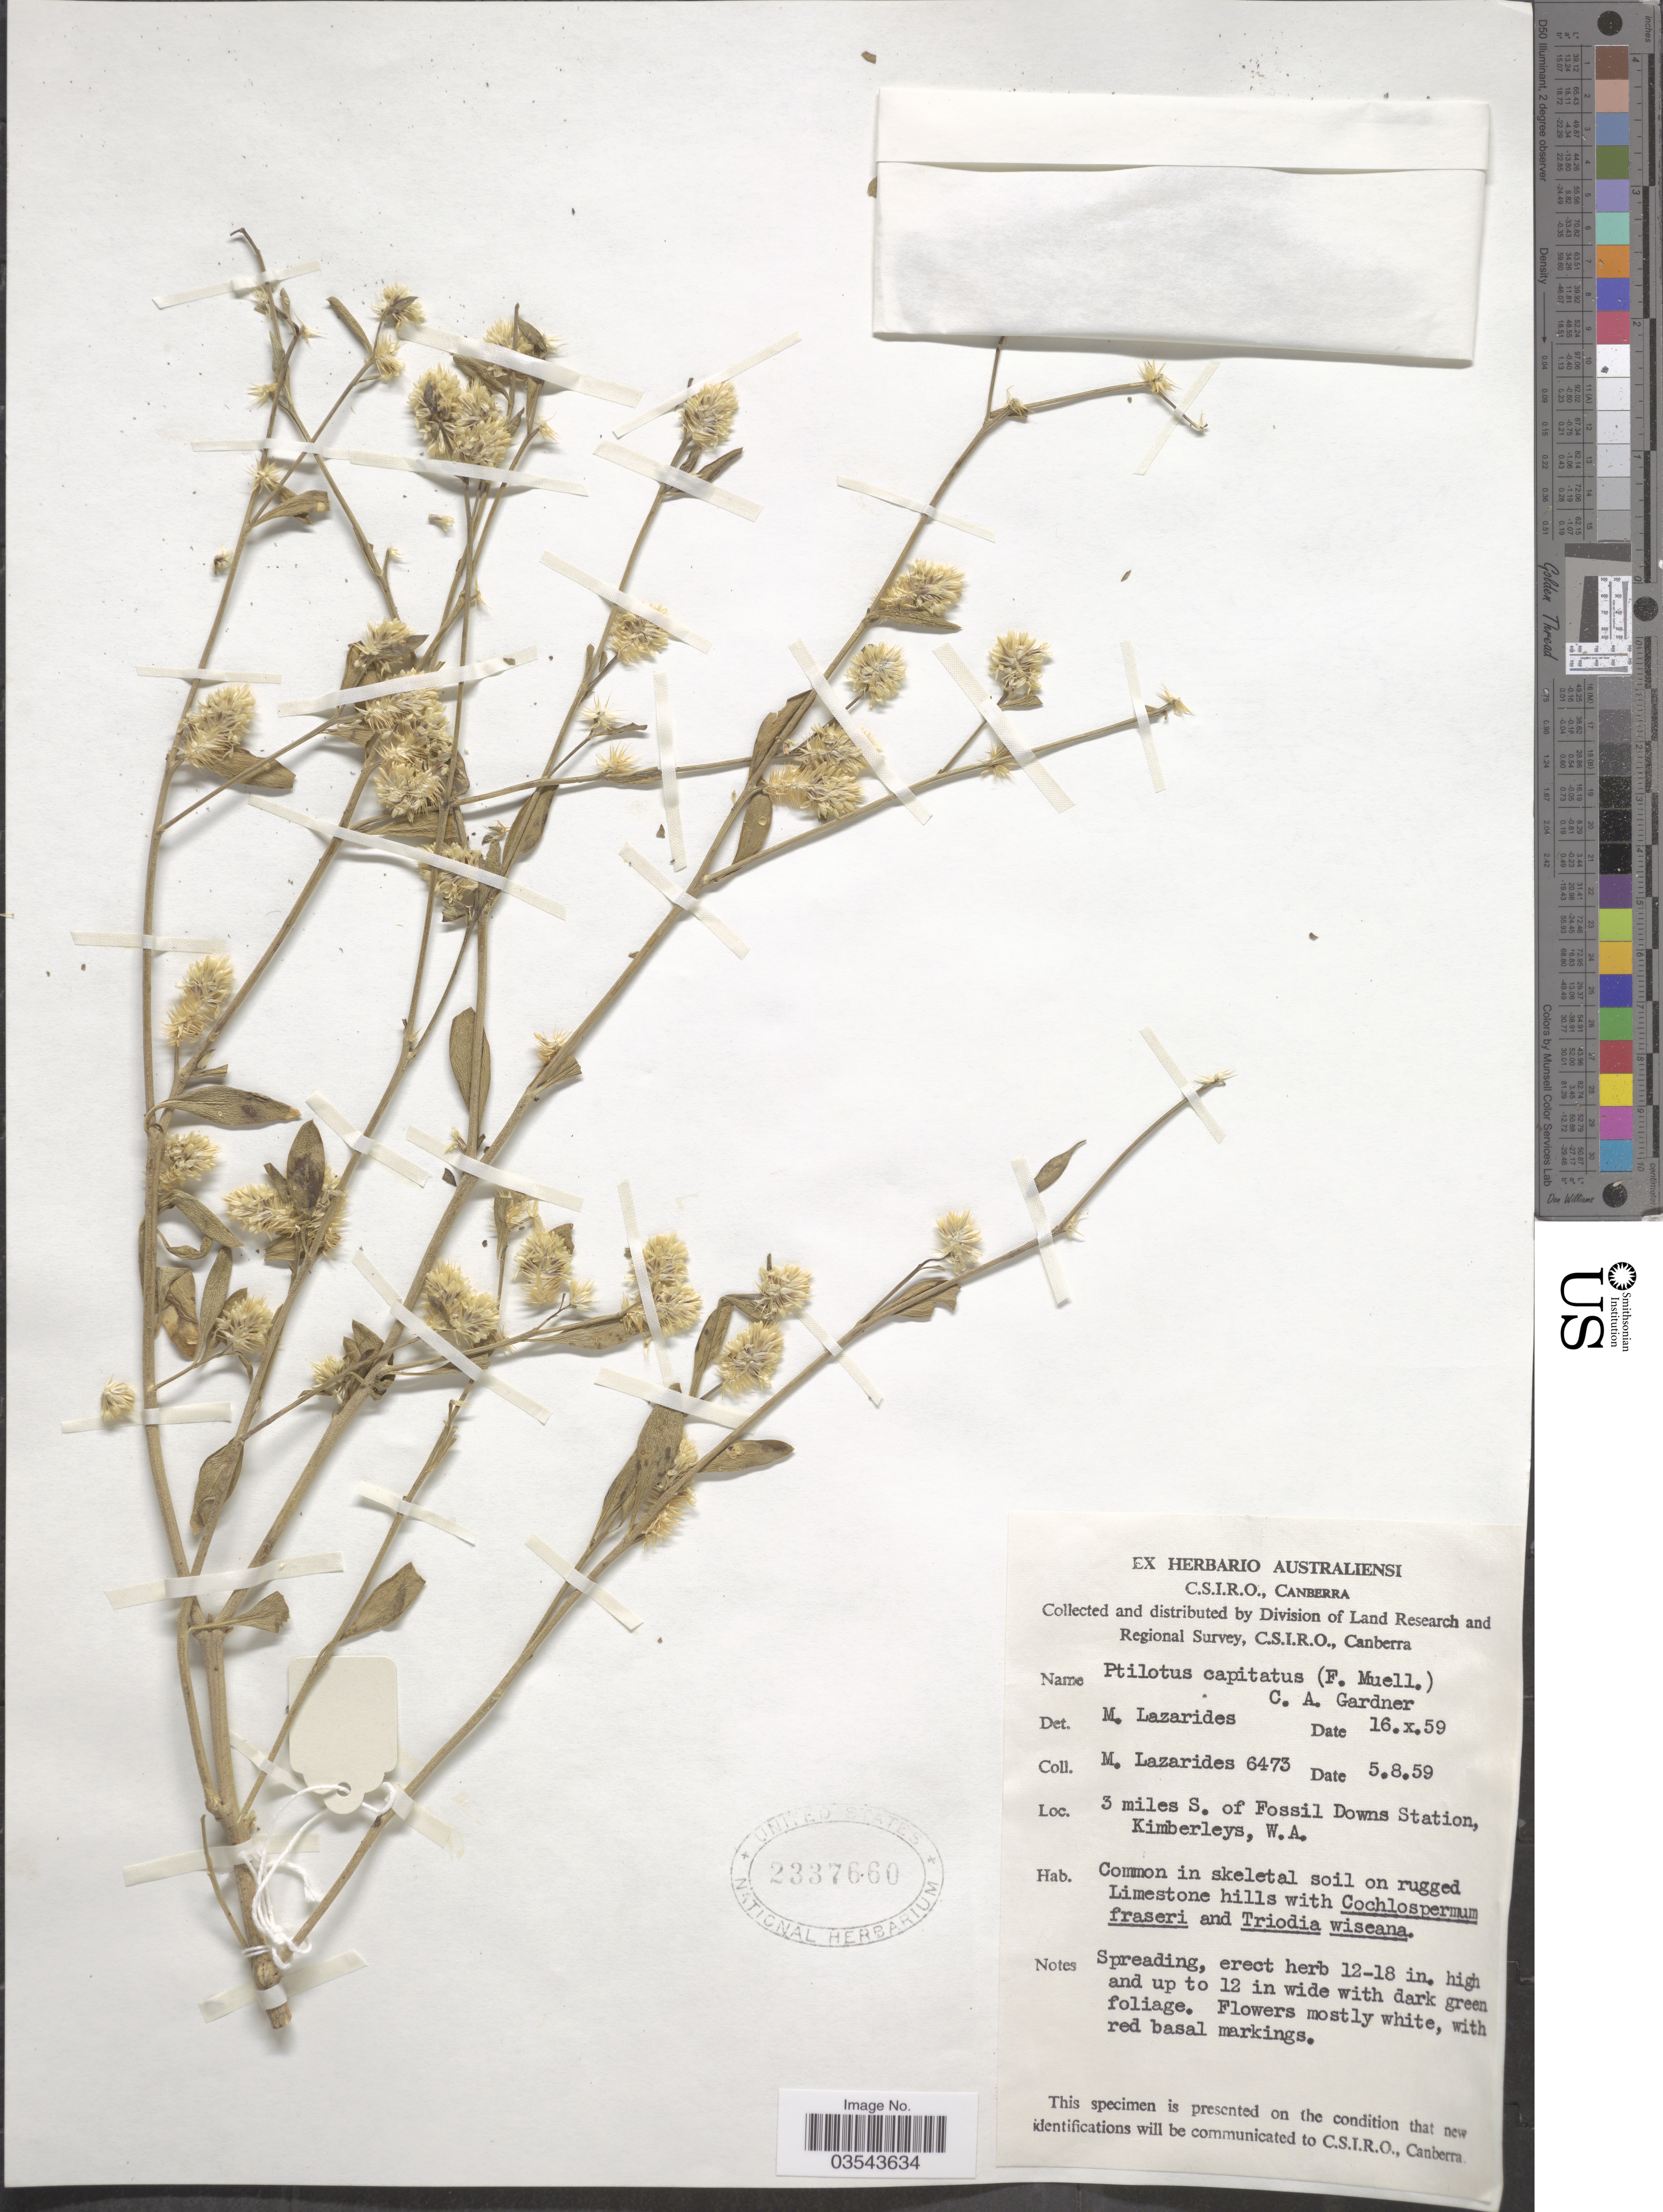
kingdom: Plantae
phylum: Tracheophyta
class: Magnoliopsida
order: Caryophyllales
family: Amaranthaceae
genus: Ptilotus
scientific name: Ptilotus capitatus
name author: C.A. Gardner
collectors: M. Lazarides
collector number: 6473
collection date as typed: Transcribed d/m/y: 5/8/59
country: Australia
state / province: Western Australia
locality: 3 miles S. of Fossil Downs Station, Kimberleys, W.A.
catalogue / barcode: US 2337660